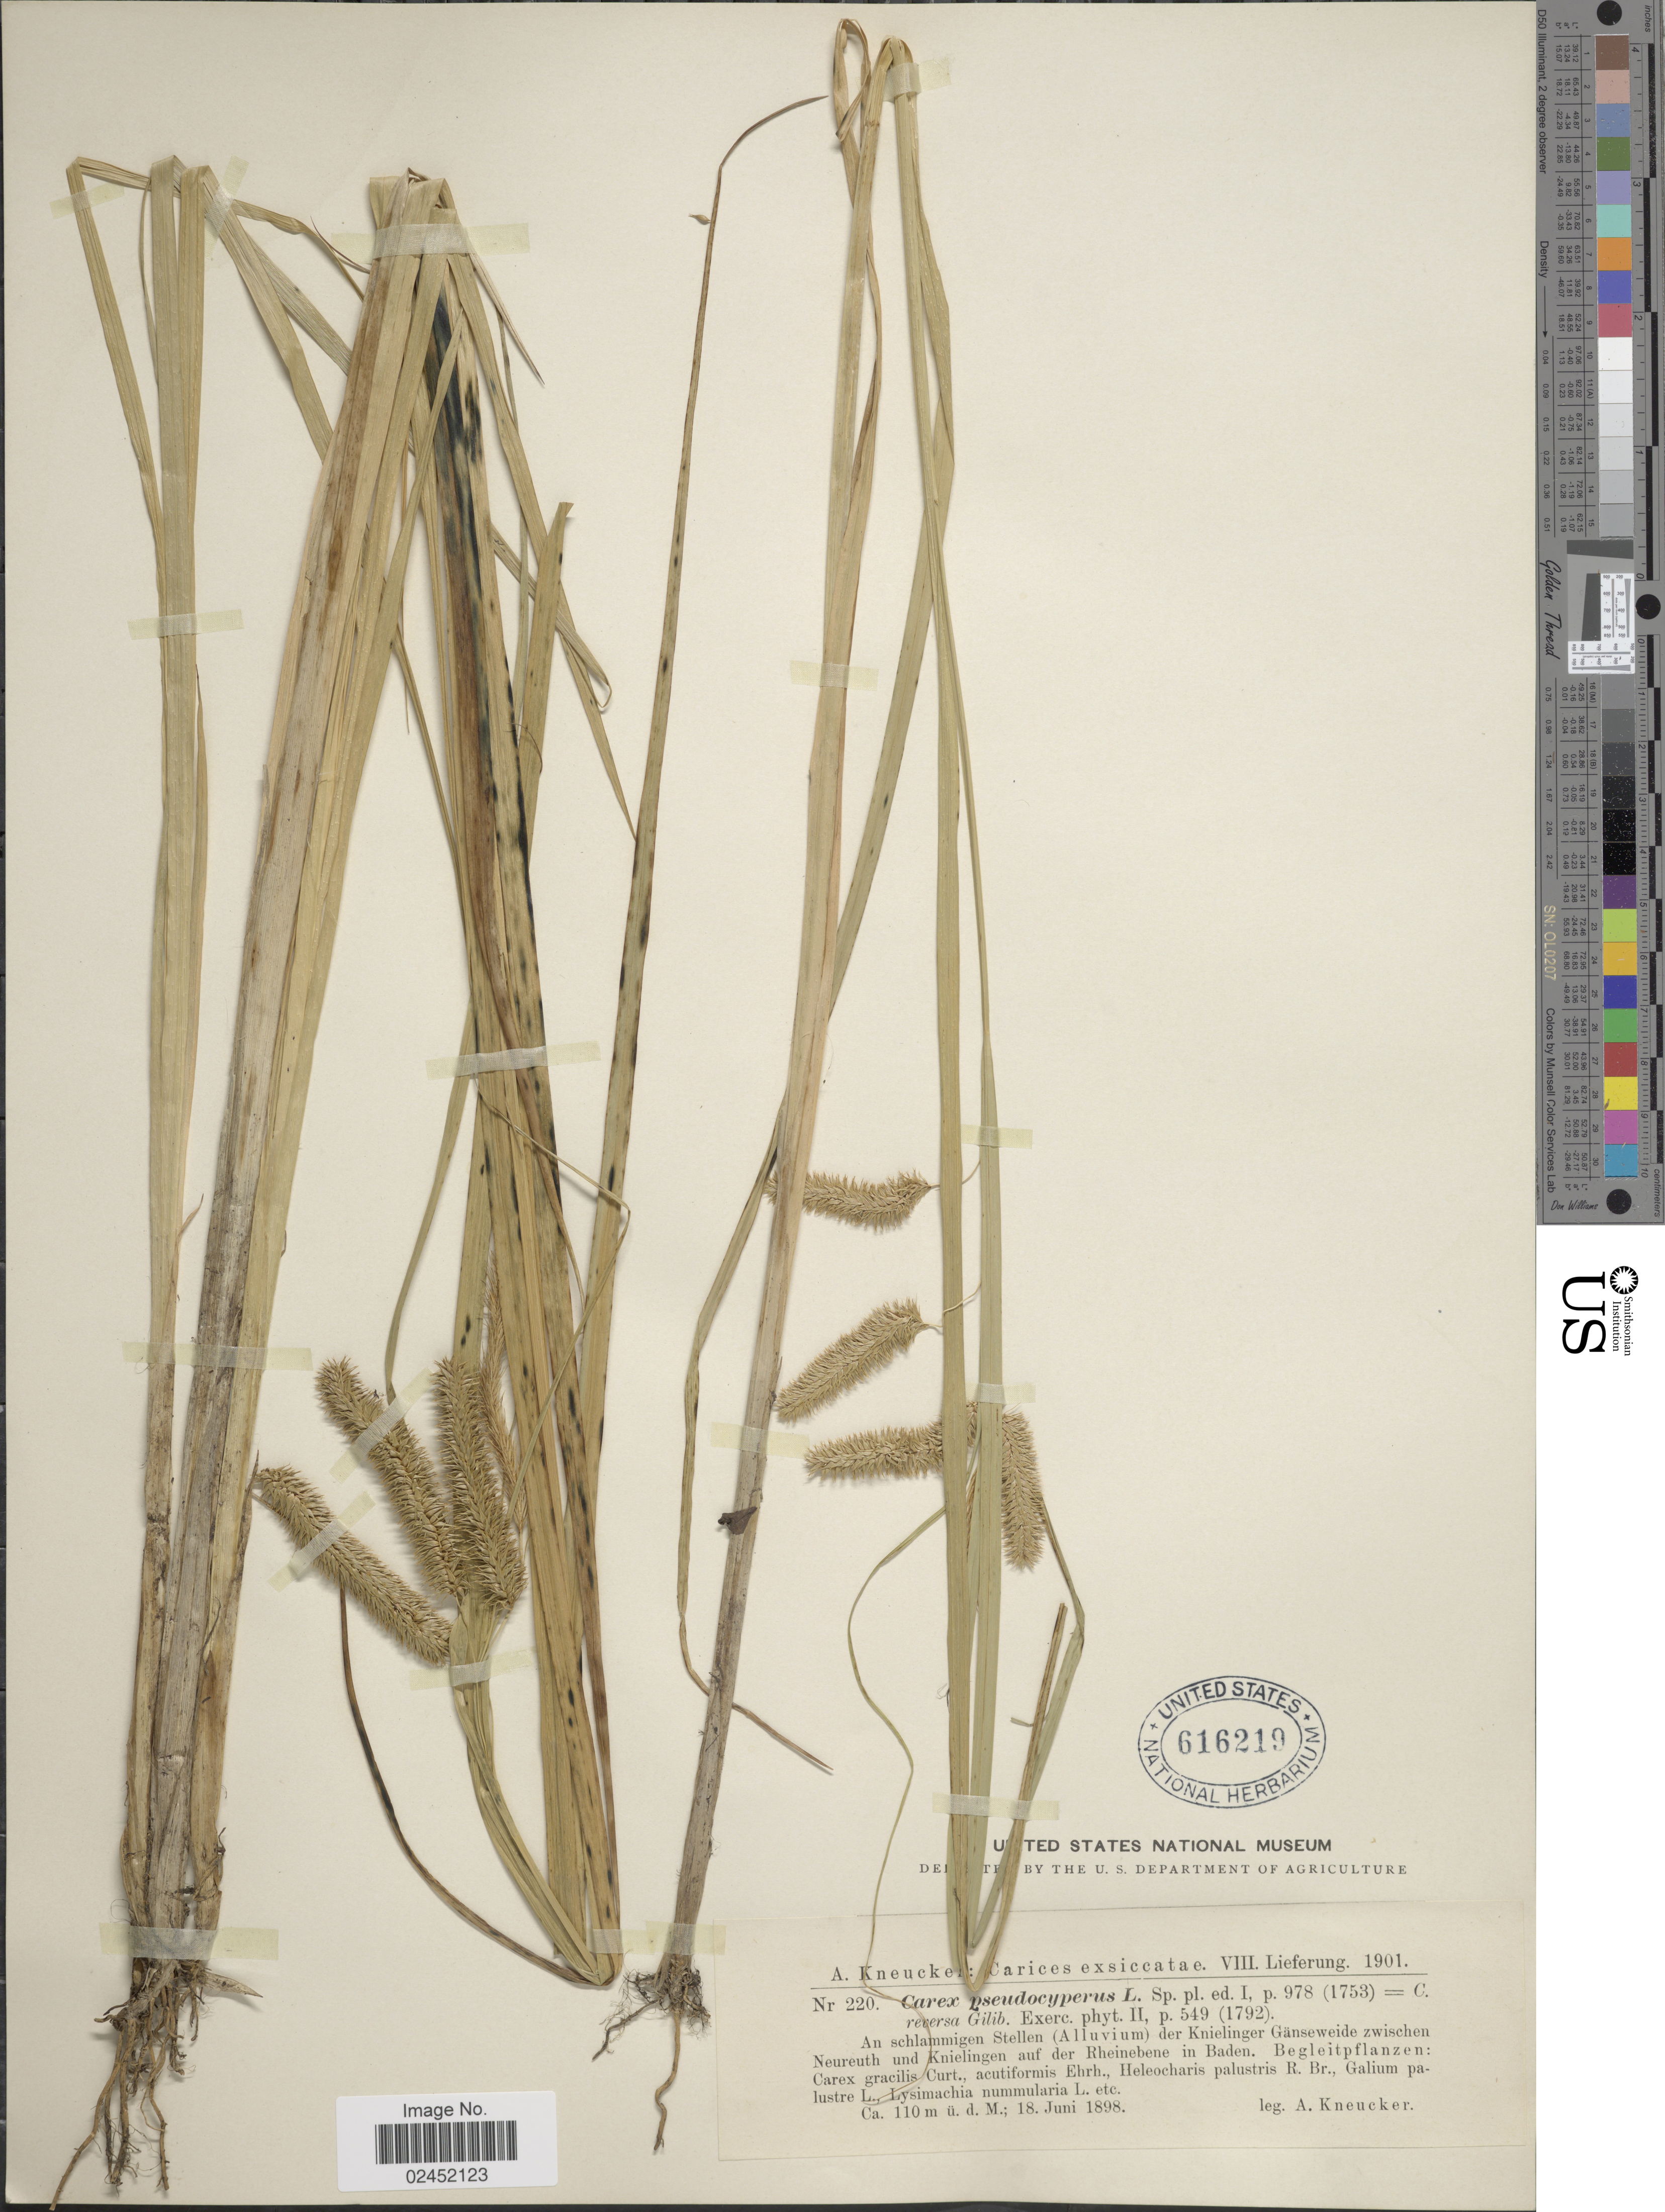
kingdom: Plantae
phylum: Tracheophyta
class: Liliopsida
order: Poales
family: Cyperaceae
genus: Carex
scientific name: Carex pseudocyperus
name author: L.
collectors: A. Kneucker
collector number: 220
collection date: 1898-06-18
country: Germany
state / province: Baden-Württemberg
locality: An schlammigen Stellen (Alluvium) der Knielinger Ganseweide zwischen Neureuth und Knielingen aud der Rheinbene in Baden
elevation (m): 110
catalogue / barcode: US 616219